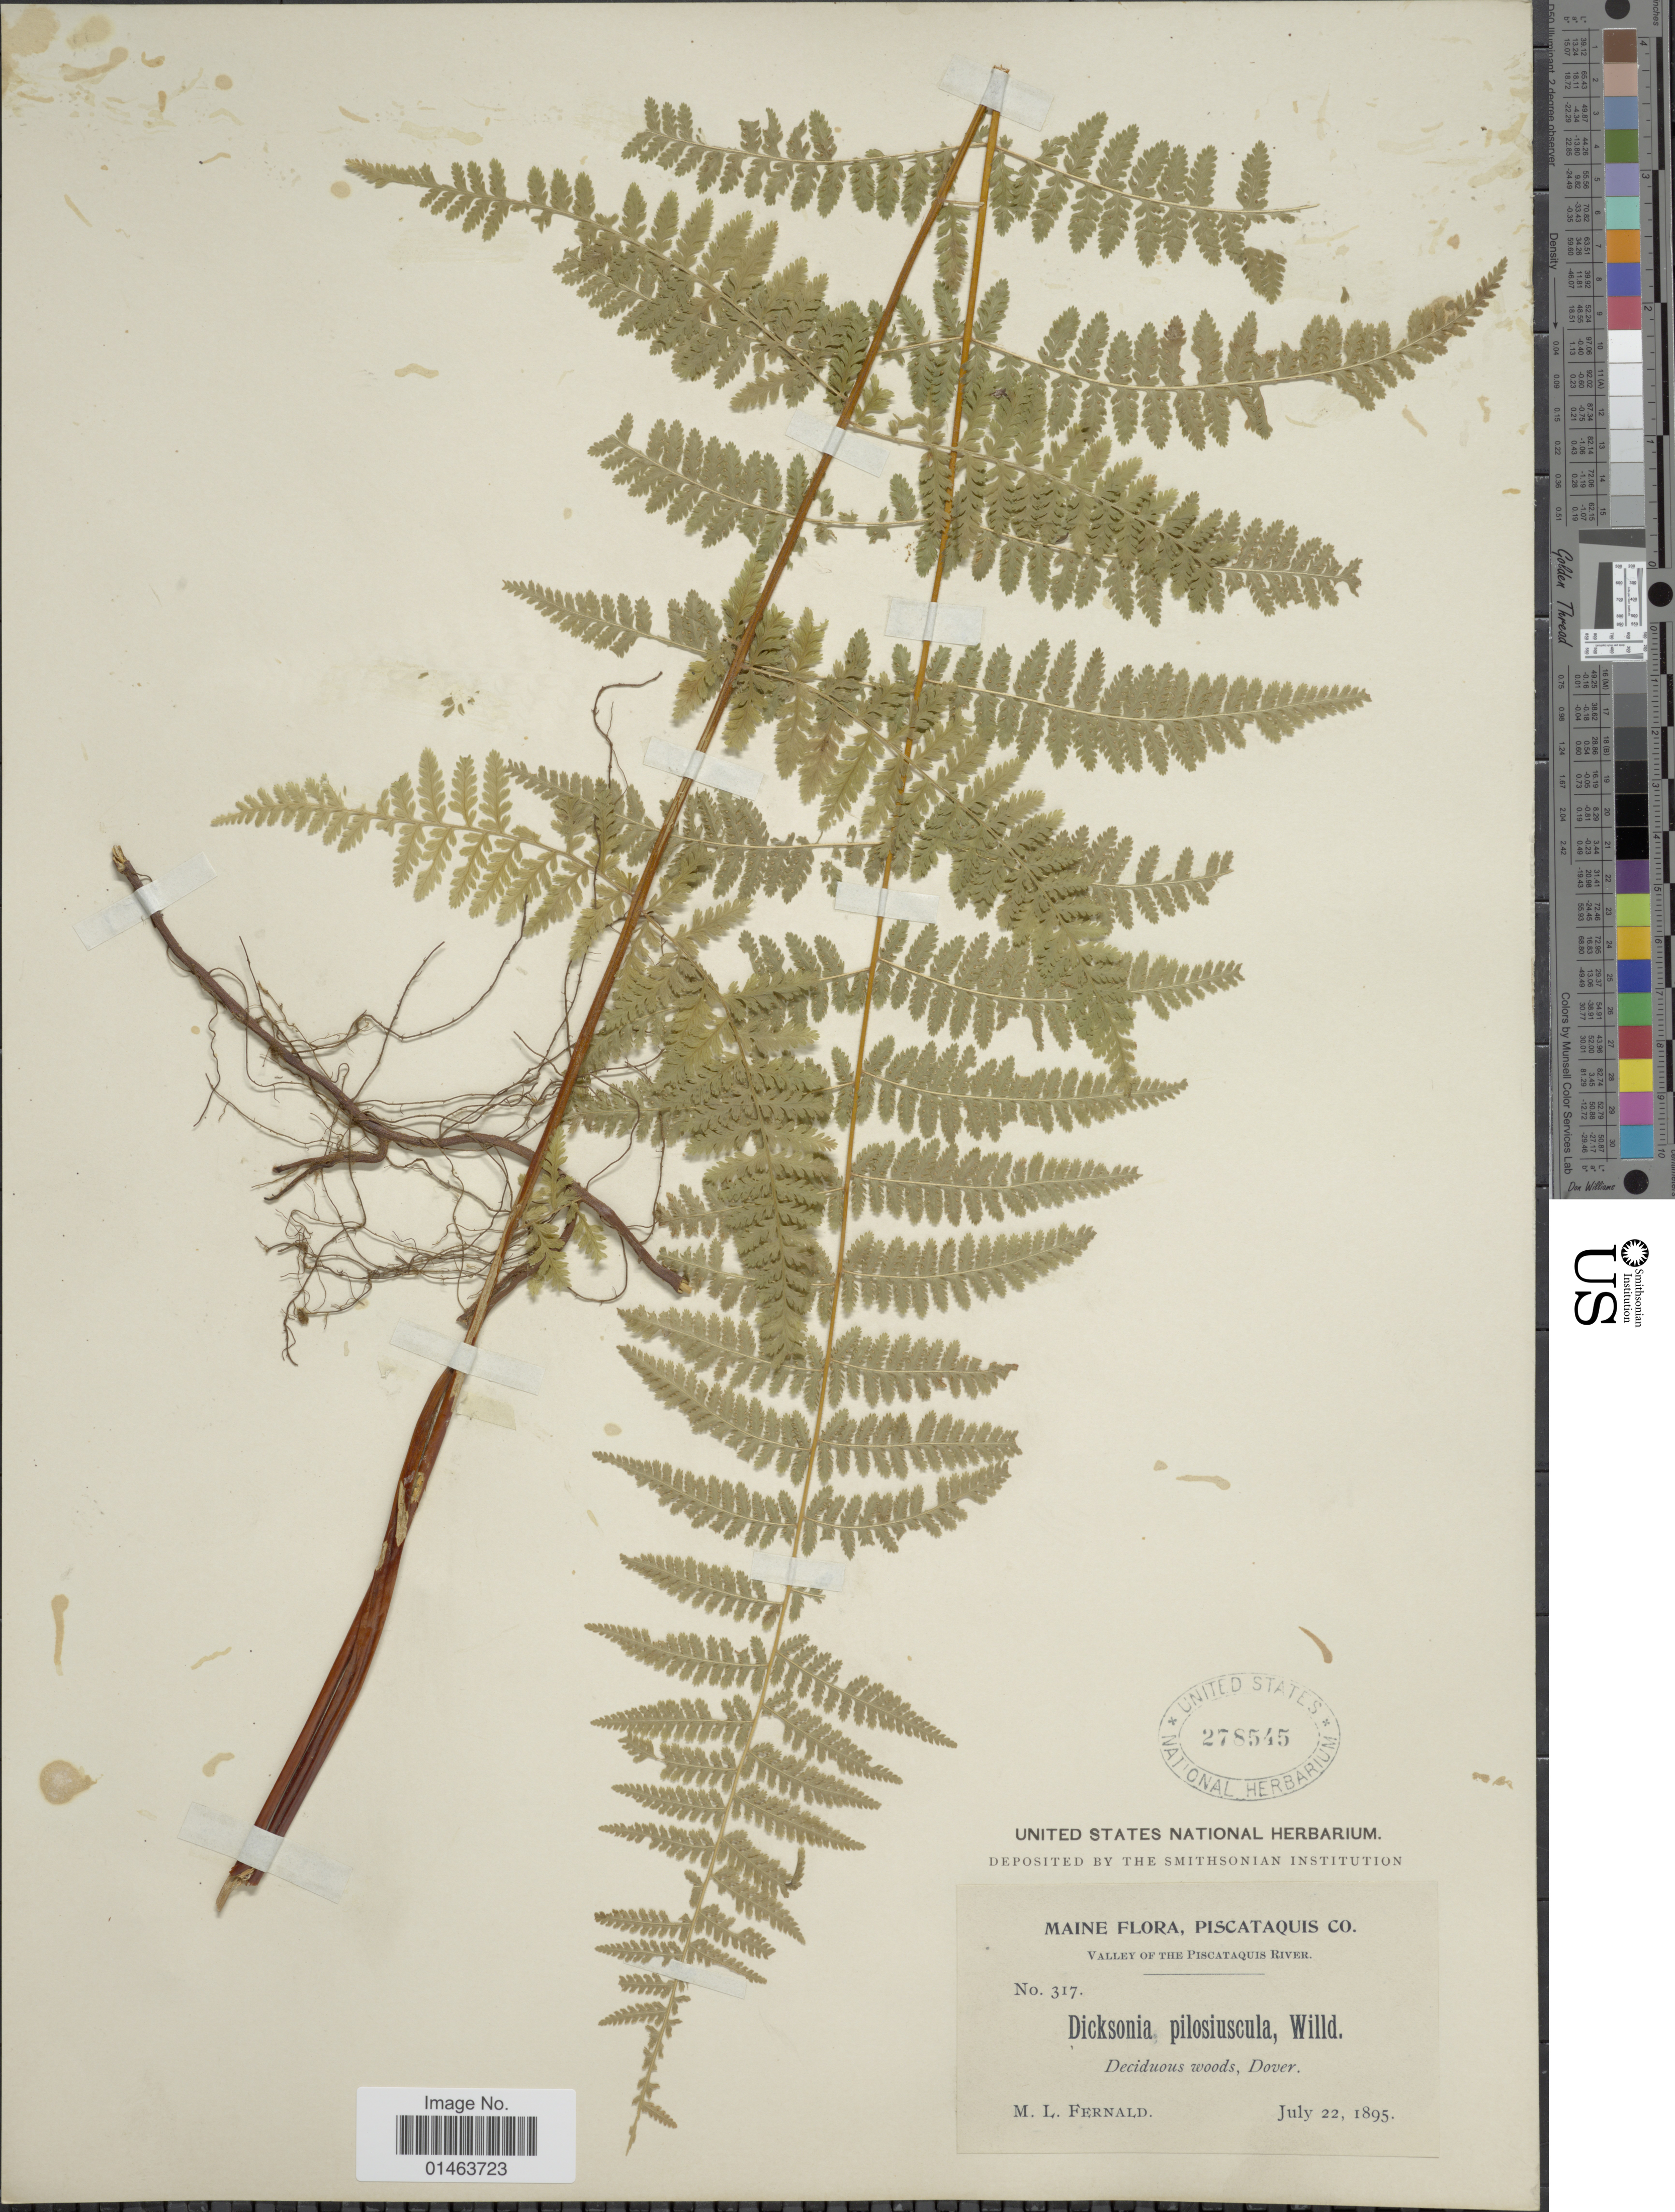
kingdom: Plantae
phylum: Tracheophyta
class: Polypodiopsida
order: Polypodiales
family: Dennstaedtiaceae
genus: Dennstaedtia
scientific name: Dennstaedtia punctilobula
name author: (Michx.) T. Moore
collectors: M. L. Fernald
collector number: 317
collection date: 1895-07-22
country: United States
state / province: Maine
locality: Piscataquis Co., Valley of the Piscataquis River, Deciduos woods, Dover.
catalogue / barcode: US 278545